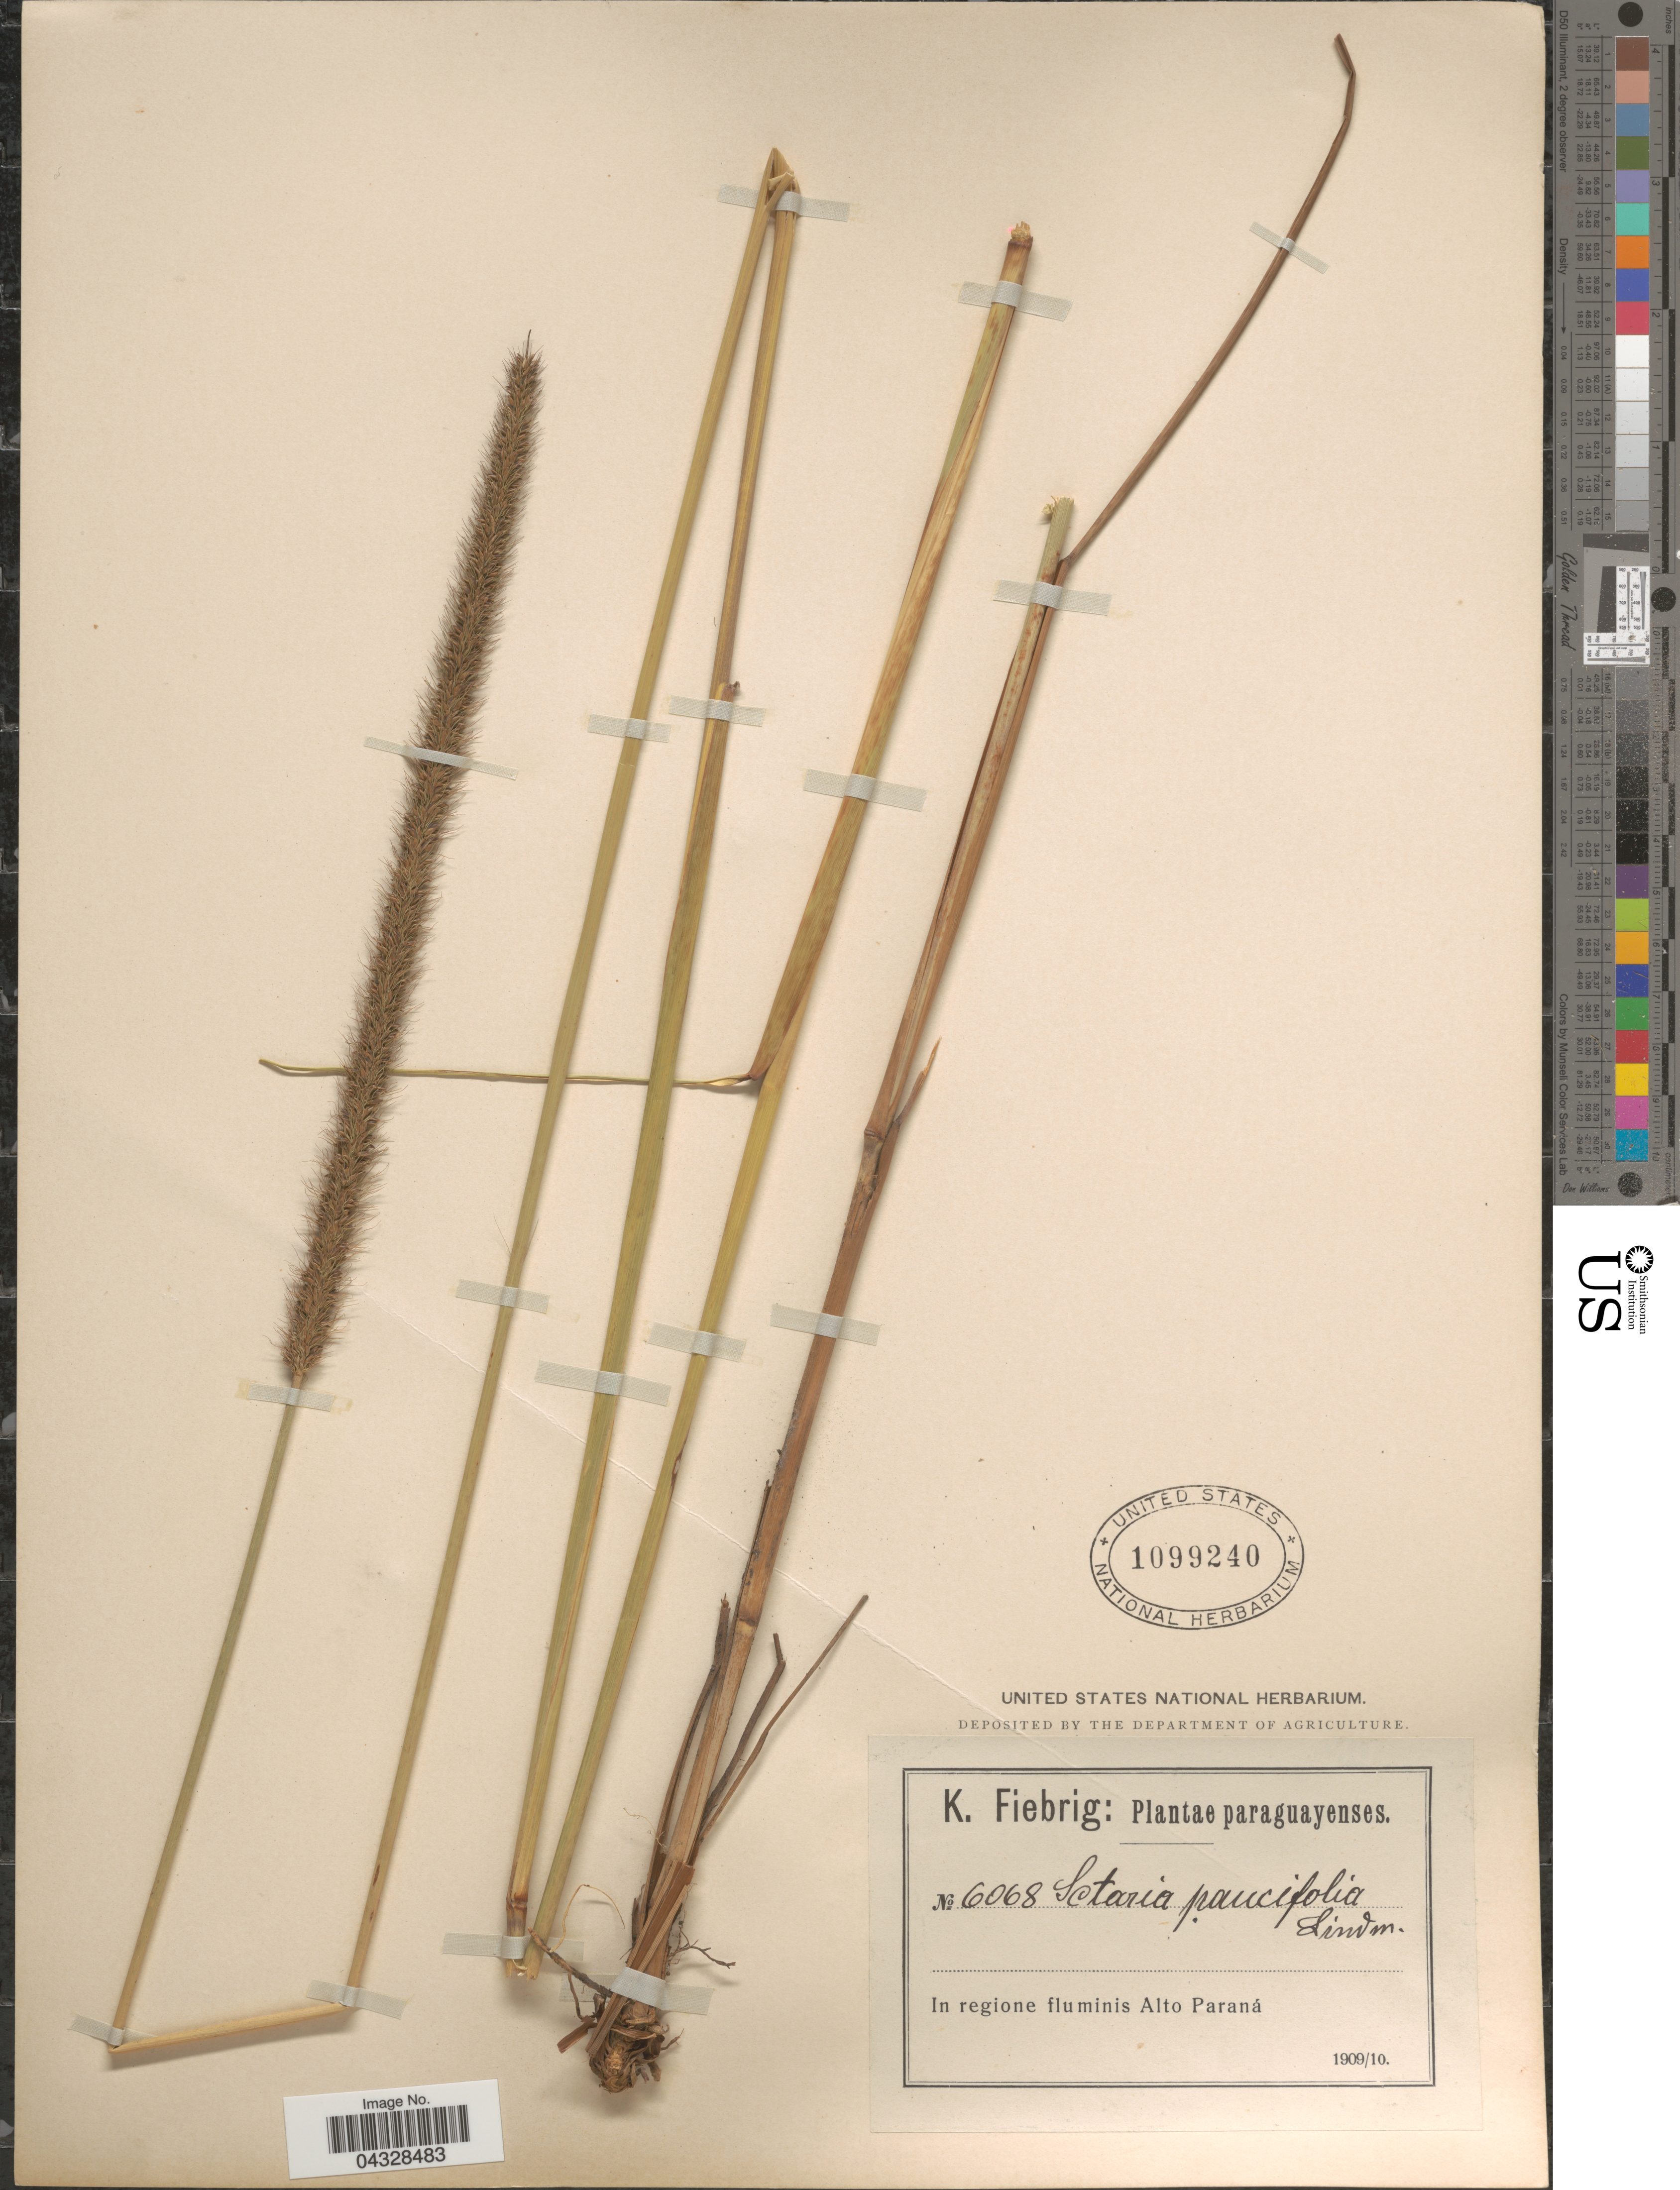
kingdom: Plantae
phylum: Tracheophyta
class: Liliopsida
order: Poales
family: Poaceae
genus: Setaria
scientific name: Setaria paucifolia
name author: (Morong) Lindm.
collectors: K. Fiebrig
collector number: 6068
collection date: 1909/1910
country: Paraguay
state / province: Alto Parana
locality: In regione fluminis Alto Paraná.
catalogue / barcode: US 1099240